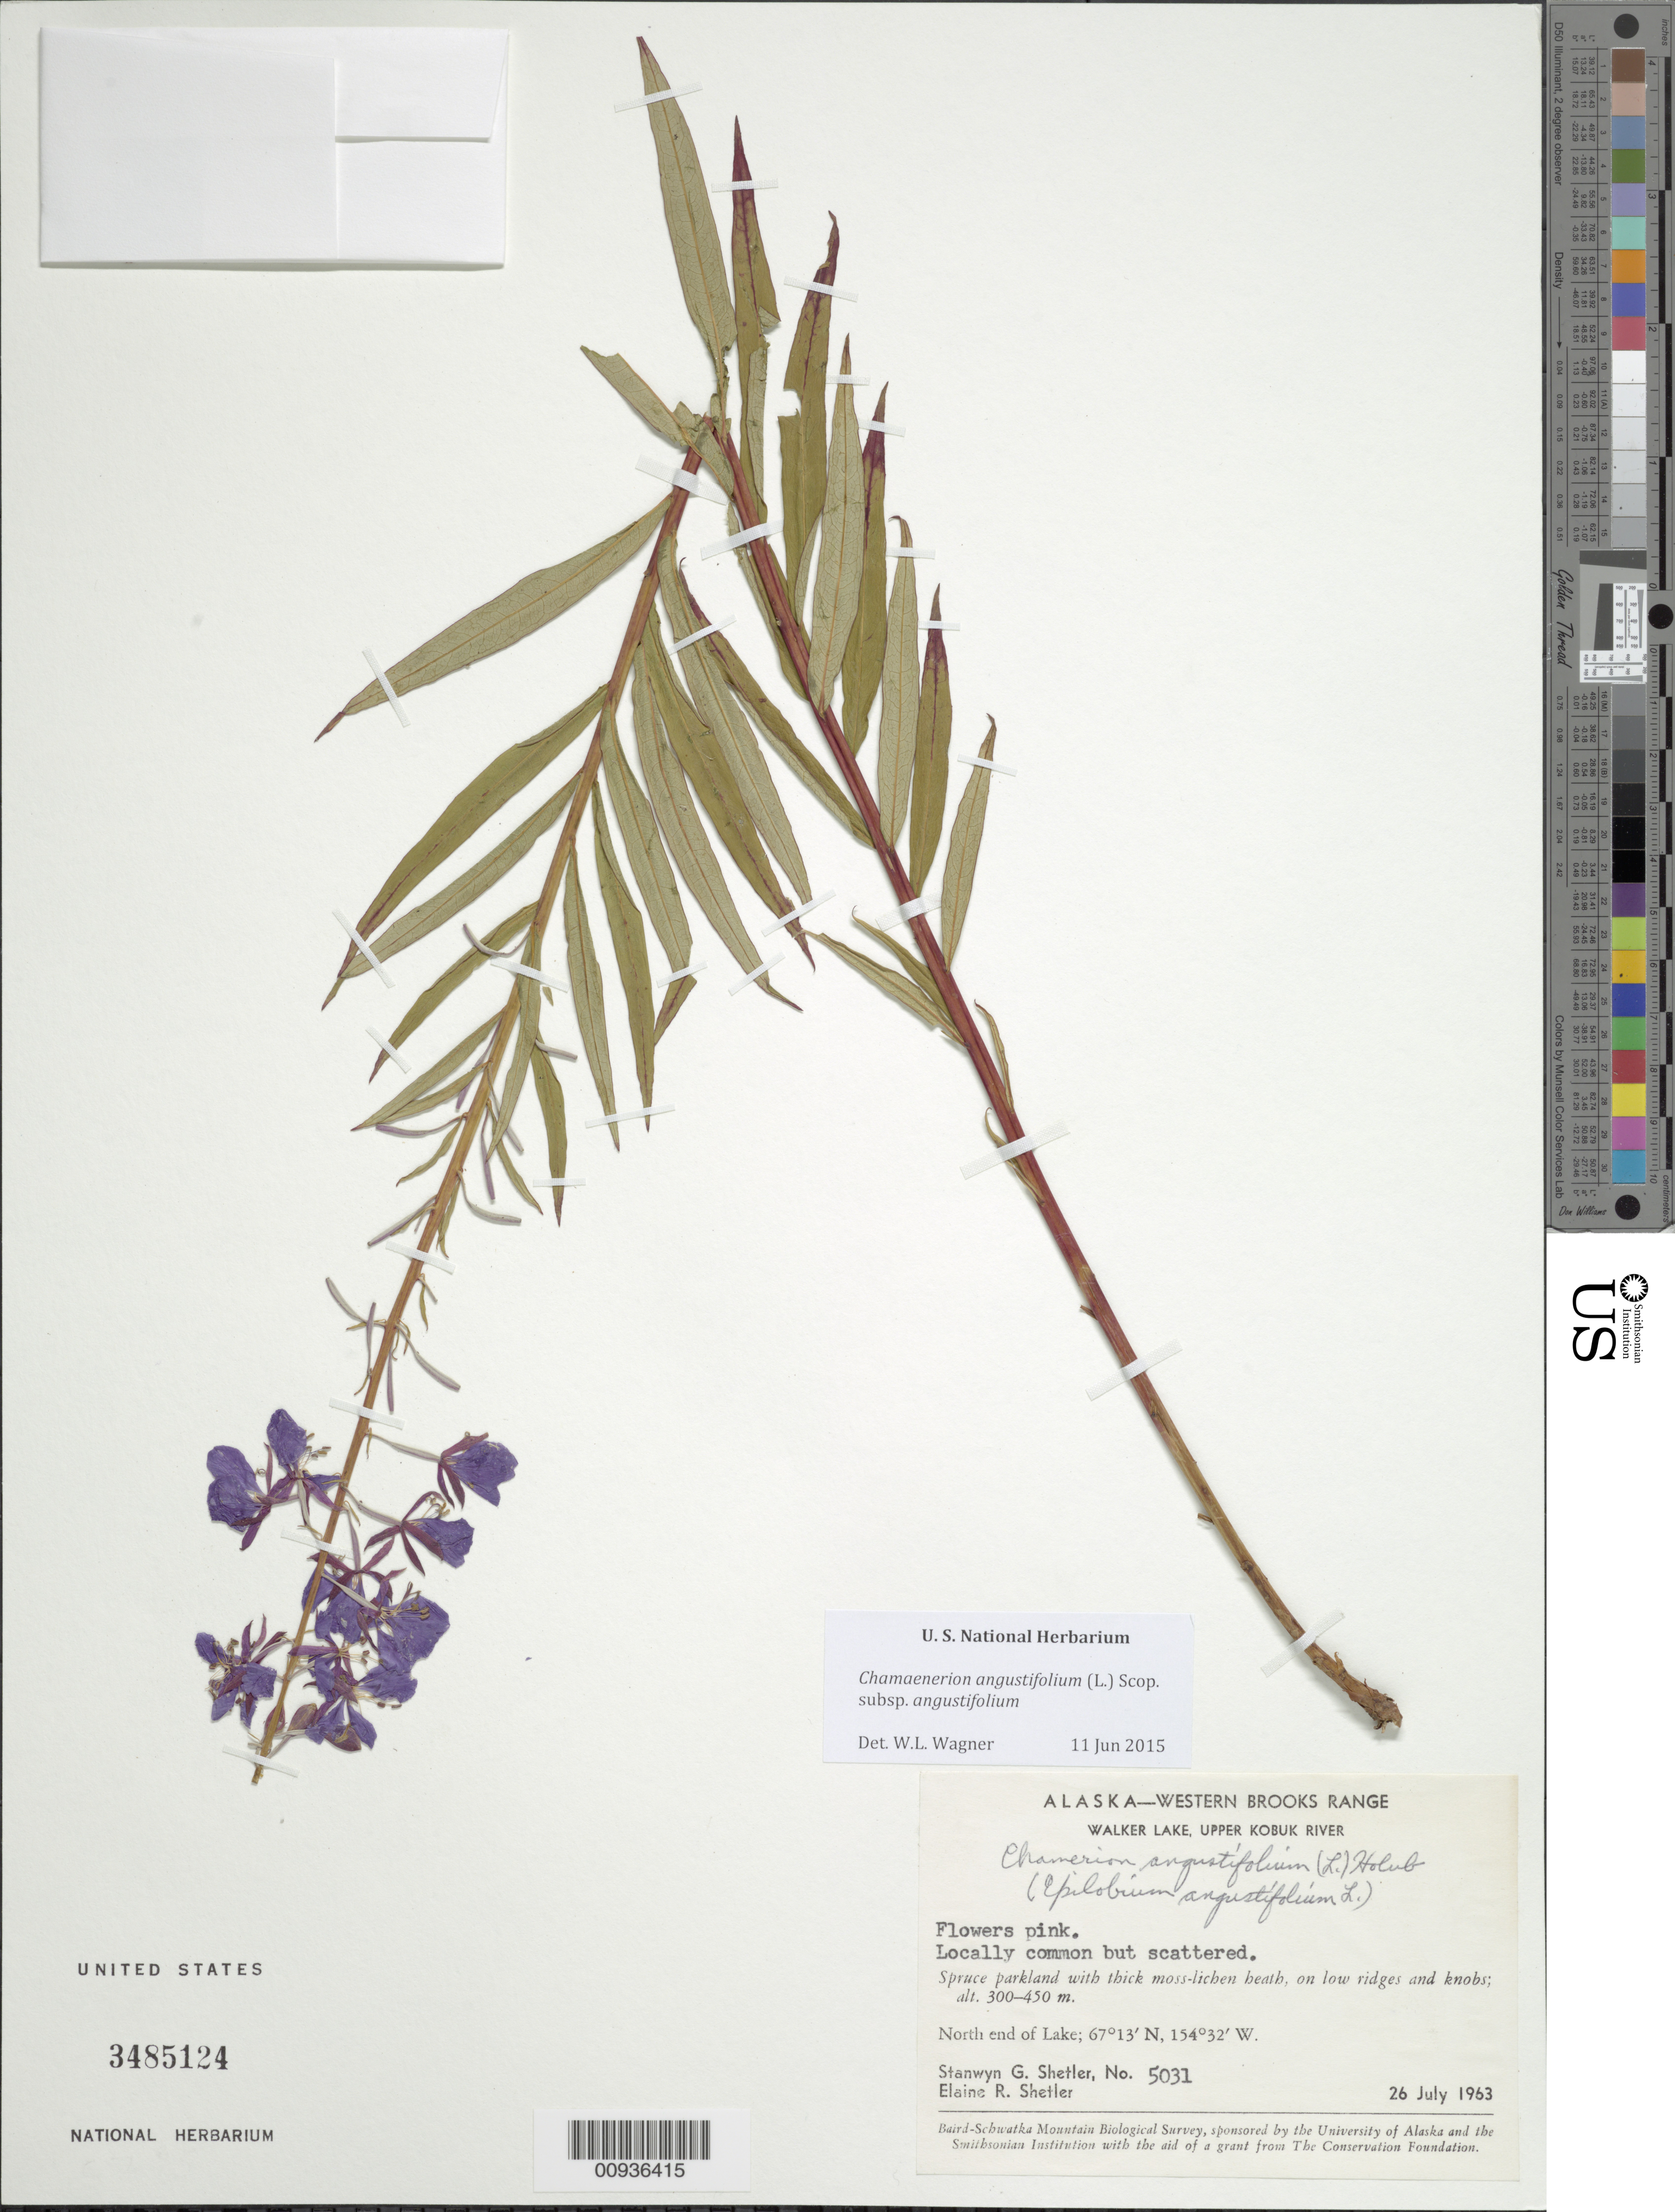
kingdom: Plantae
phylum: Tracheophyta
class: Magnoliopsida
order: Myrtales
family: Onagraceae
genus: Chamaenerion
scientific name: Chamaenerion angustifolium subsp. angustifolium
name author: (L.) Scop.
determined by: Wagner, W. L., (BOT), Smithsonian Institution - National Museum of Natural History (UNITED STATES)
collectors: S. Shetler & E. R. Shetler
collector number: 5031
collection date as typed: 26 Jul 1963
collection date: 1963-07-26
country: United States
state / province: Alaska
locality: North end of Walker Lake. Western Brooks Range, Upper Kobuk River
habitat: Spruce parkland with thick moss-lichen heath, on low ridge and knobs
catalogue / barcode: US 3485124